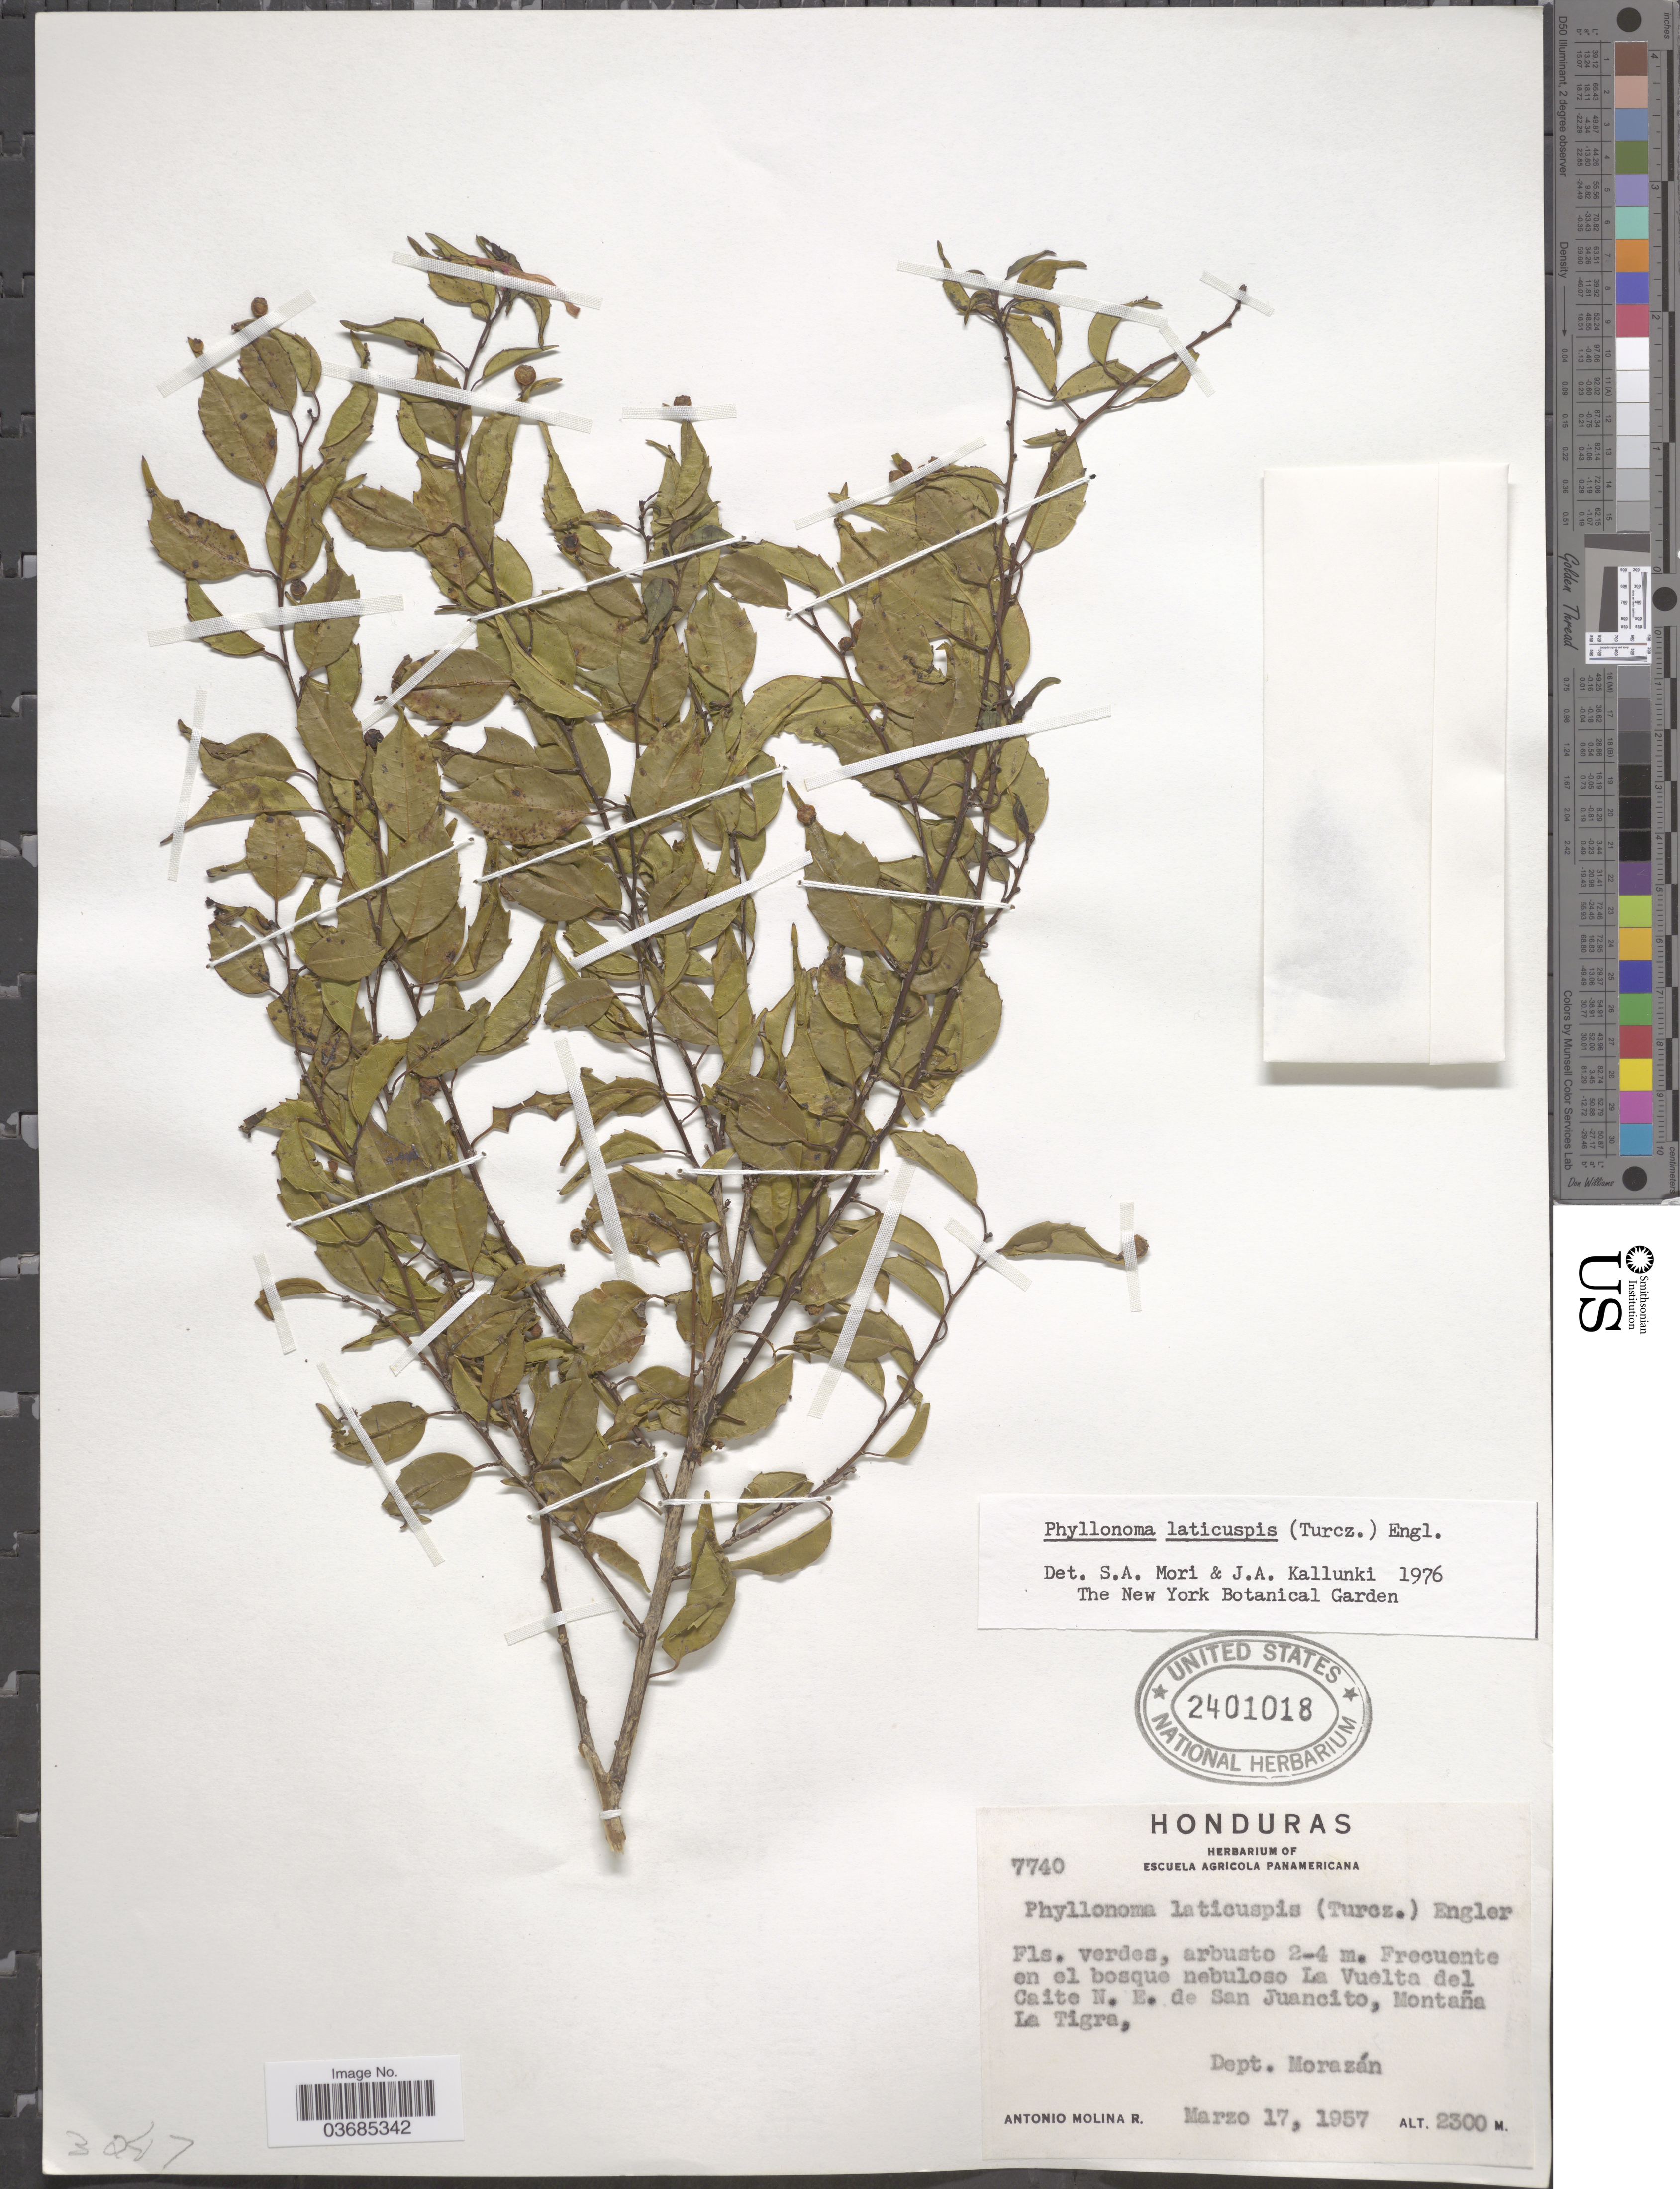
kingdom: Plantae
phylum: Tracheophyta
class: Magnoliopsida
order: Aquifoliales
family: Phyllonomaceae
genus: Phyllonoma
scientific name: Phyllonoma laticuspis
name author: (Turcz.) Engl.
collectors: A. Molina R.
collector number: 7740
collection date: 1957-03-17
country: Honduras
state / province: Fco. Morazán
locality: Frecuente en el bosque nebuloso La Vuelta del Caite N. E. de San Juancito, Montaña La Tigra, Dept. Morazán.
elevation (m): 2300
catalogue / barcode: US 2401018